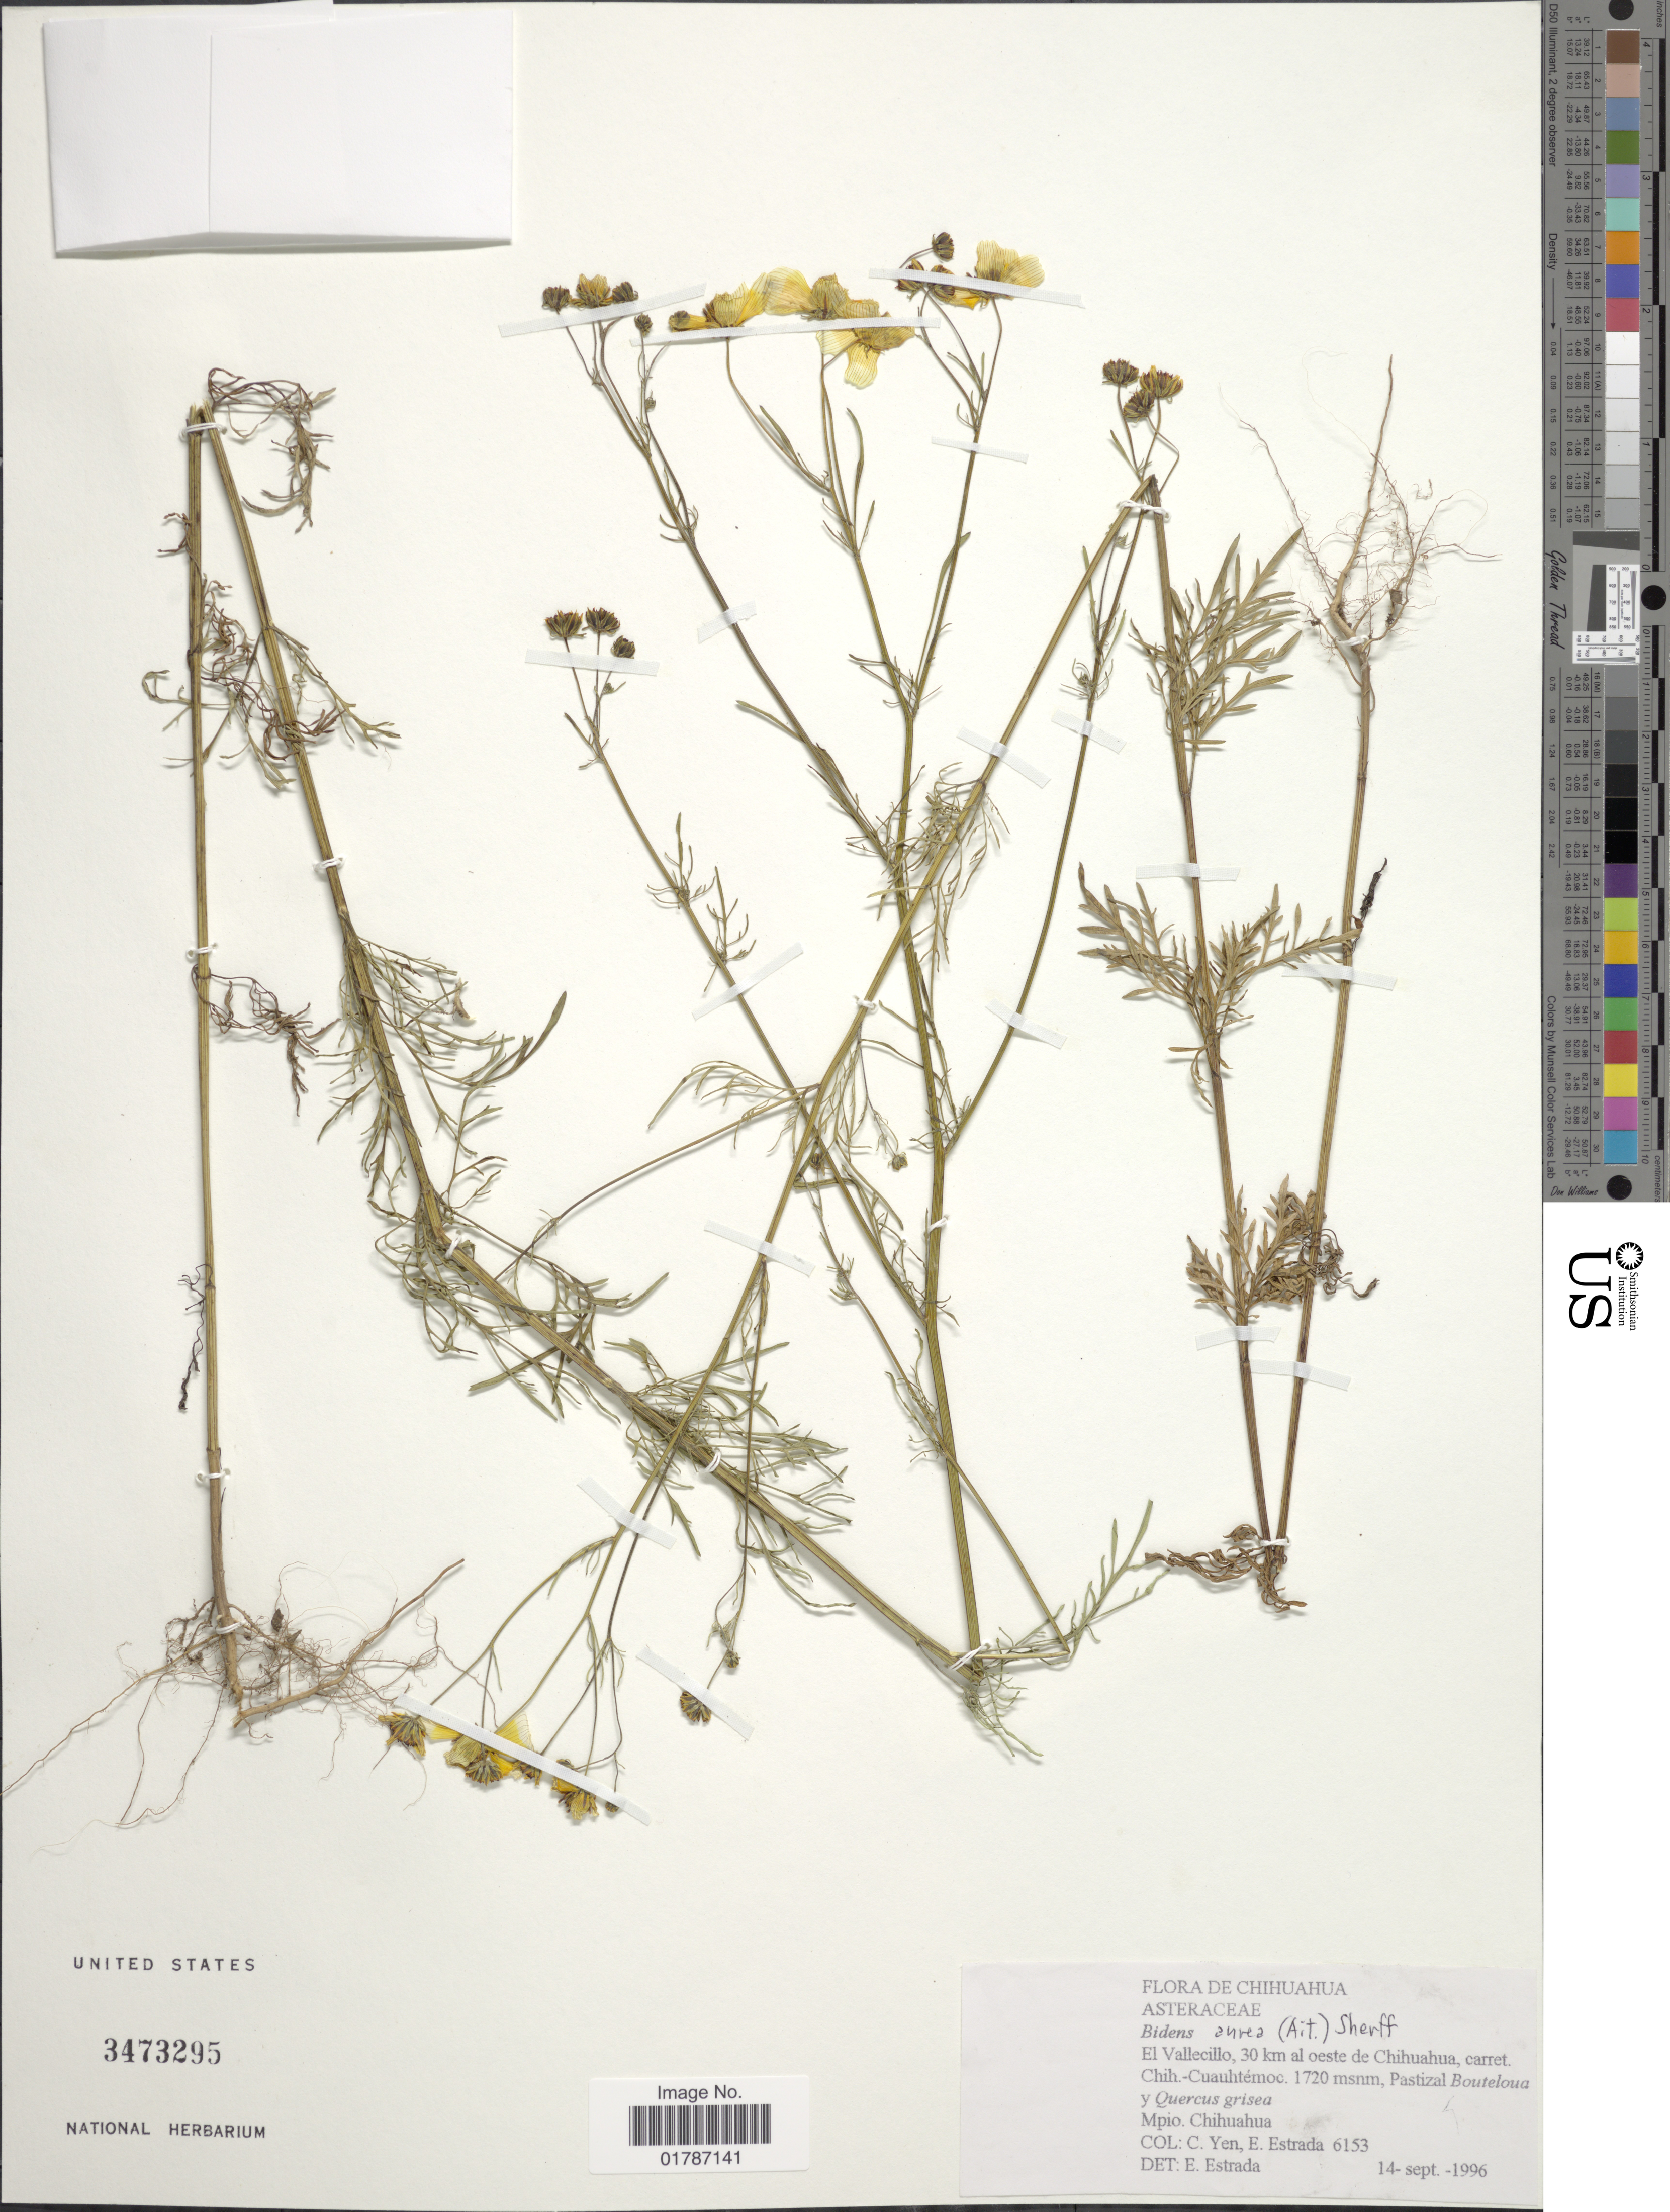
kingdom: Plantae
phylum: Tracheophyta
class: Magnoliopsida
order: Asterales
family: Asteraceae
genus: Bidens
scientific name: Bidens aurea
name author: (Aiton) Sherff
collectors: C. Yen & E. Estrada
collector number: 6153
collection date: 1996-09-14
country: Mexico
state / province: Chihuahua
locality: De Chihuahua, El Vallecillo, 30 km al oeste de Chihuahua, carret. Chih.-Cuauhtemoc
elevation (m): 1720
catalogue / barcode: US 3473295